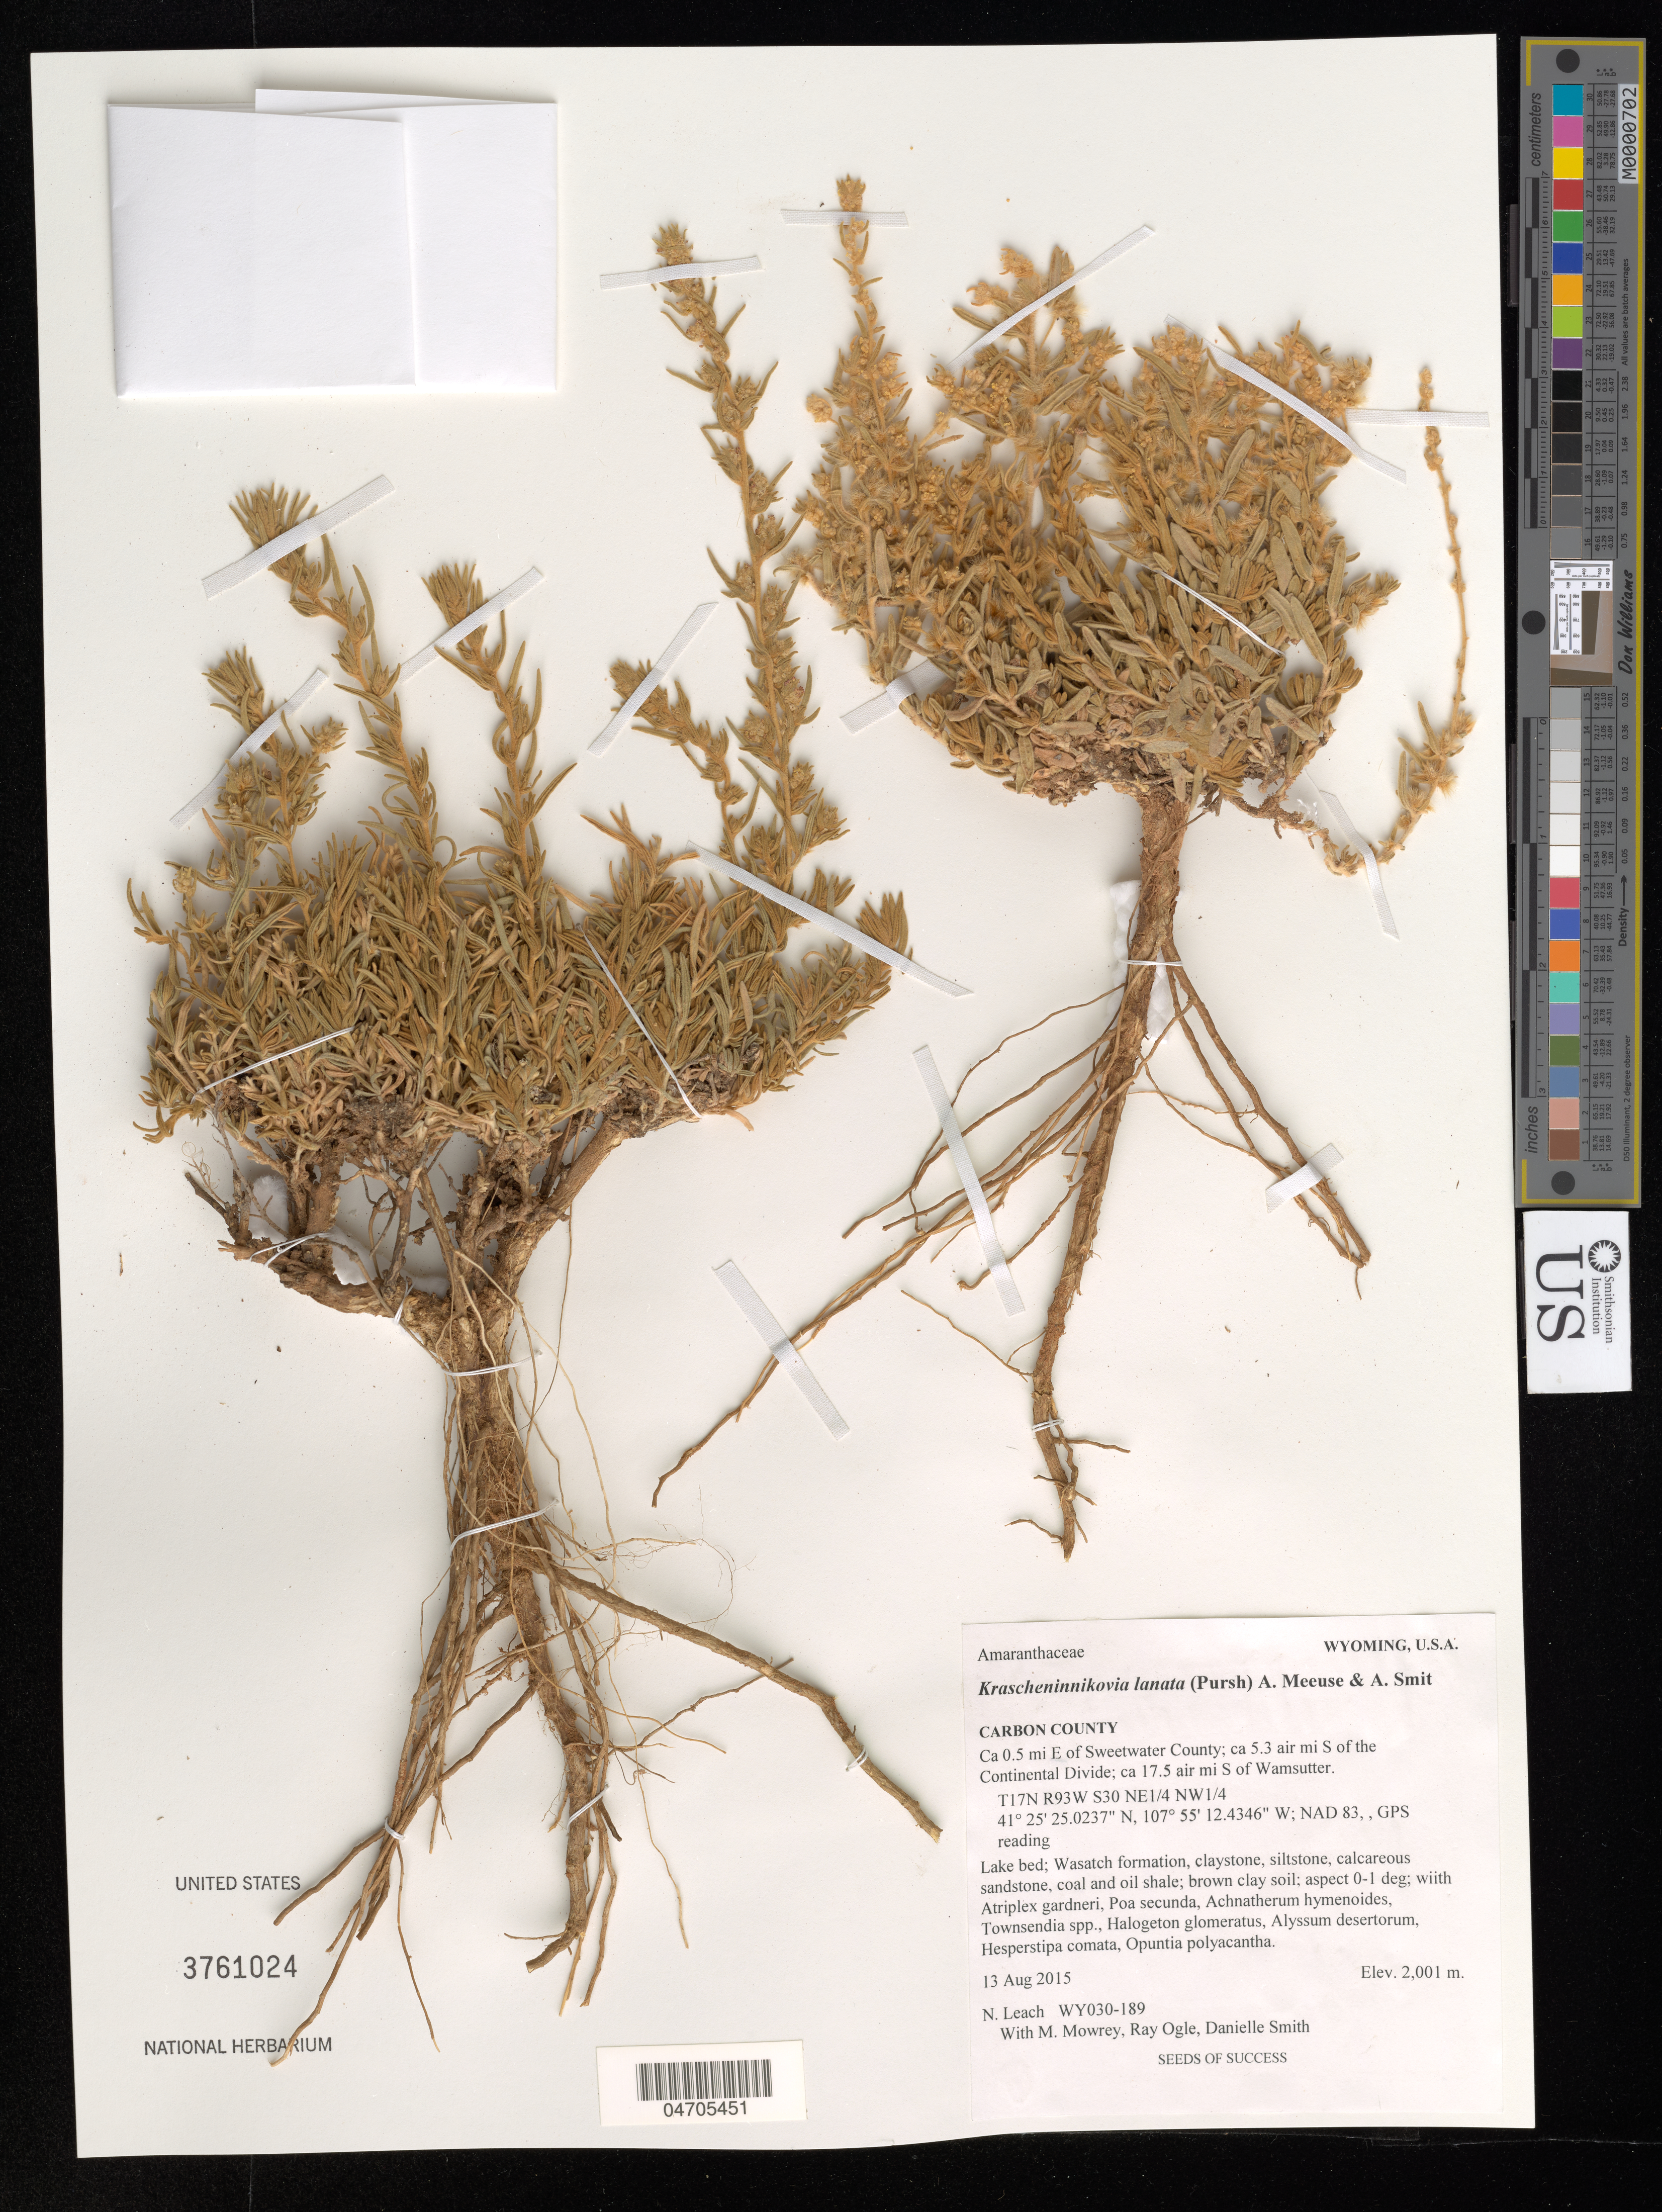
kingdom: Plantae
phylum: Tracheophyta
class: Magnoliopsida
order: Caryophyllales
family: Amaranthaceae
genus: Krascheninnikovia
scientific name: Krascheninnikovia lanata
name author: (Pursh) A. Meeuse & A.Smit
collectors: N. Leach, M. Mowrey, R. Ogle & D. Smith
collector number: WY030-189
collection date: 2015-08-13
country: United States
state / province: Wyoming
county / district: Carbon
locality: Carbon County. Ca 0.5 mi E of Sweetwater County; ca 5.3 air mi S of the Continental Divide; ca 17.5 air mi S of Wamsutter. T17N R93W S30 NE1/4 NW1/4. NAD 83. GPS reading. Lake bed; Wasatch formation.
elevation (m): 2001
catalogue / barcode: US 3761024